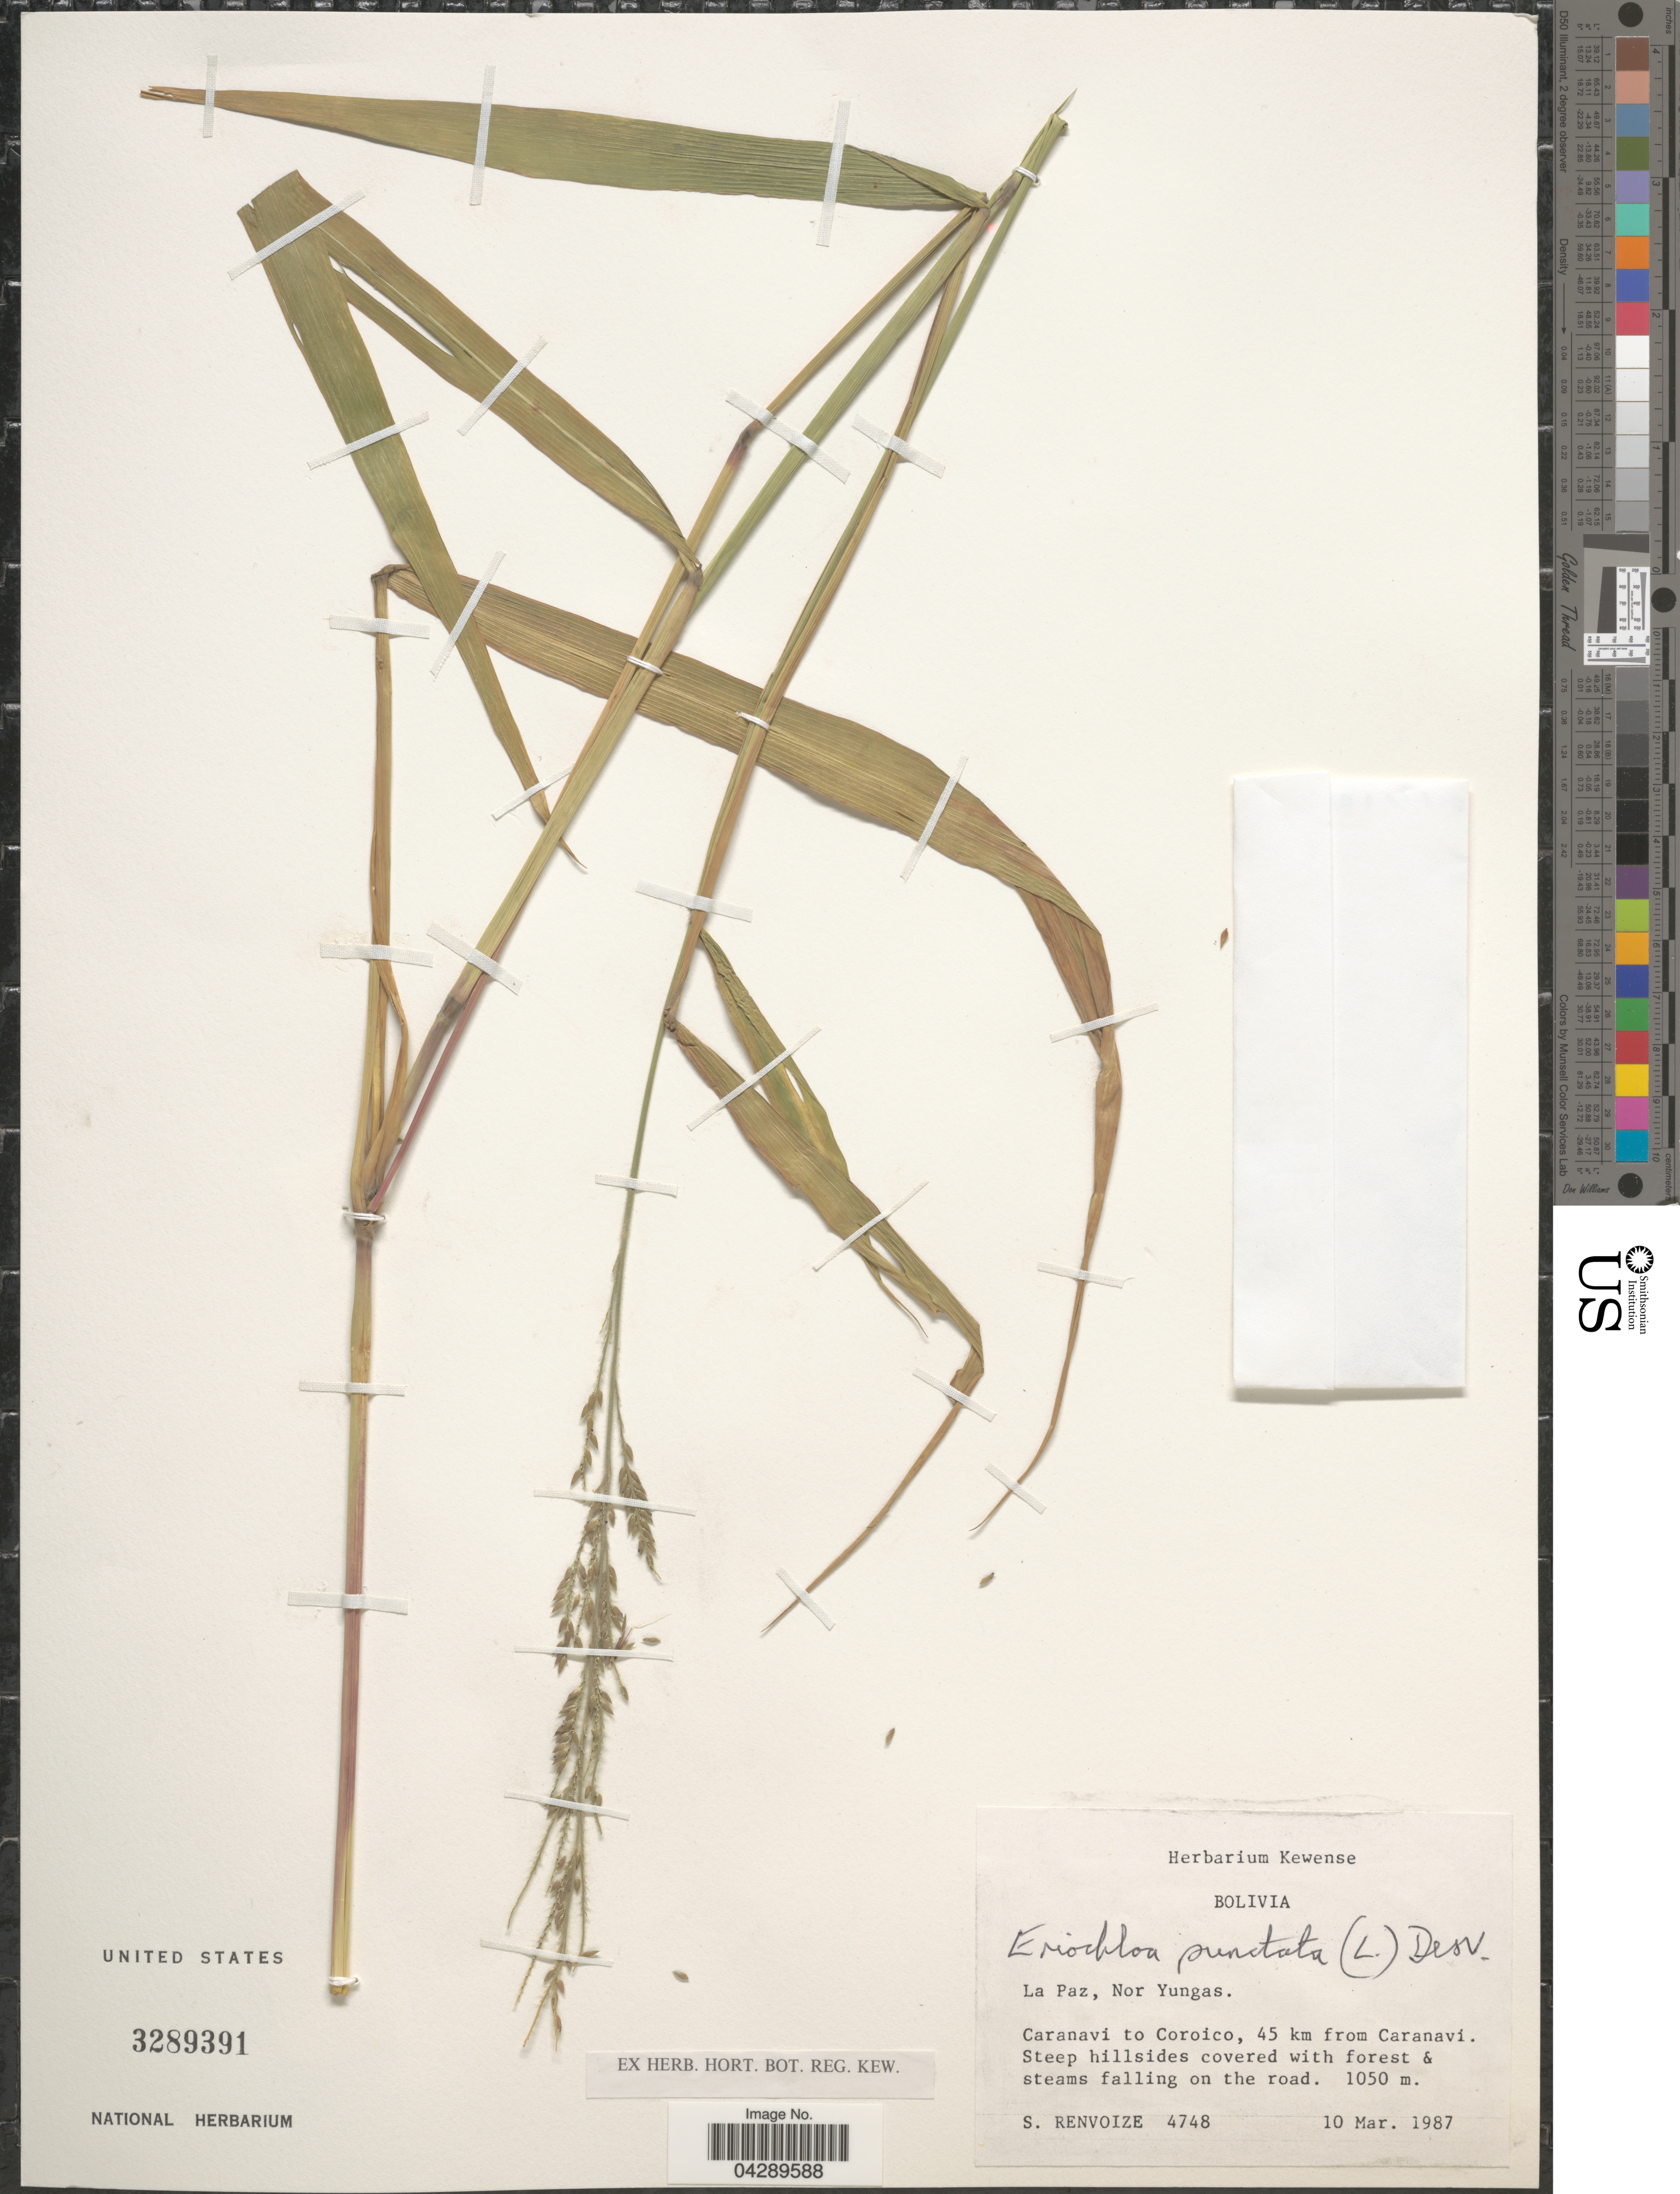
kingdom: Plantae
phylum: Tracheophyta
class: Liliopsida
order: Poales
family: Poaceae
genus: Eriochloa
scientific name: Eriochloa punctata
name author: (L.) Desv. ex Ham.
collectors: S. A. Renvoize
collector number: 4748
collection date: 1987-03-10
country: Bolivia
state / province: La Paz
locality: Nor Yungas. Caranavi to Coroico, 45 km from Caranavi.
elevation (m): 1050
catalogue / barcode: US 3289391